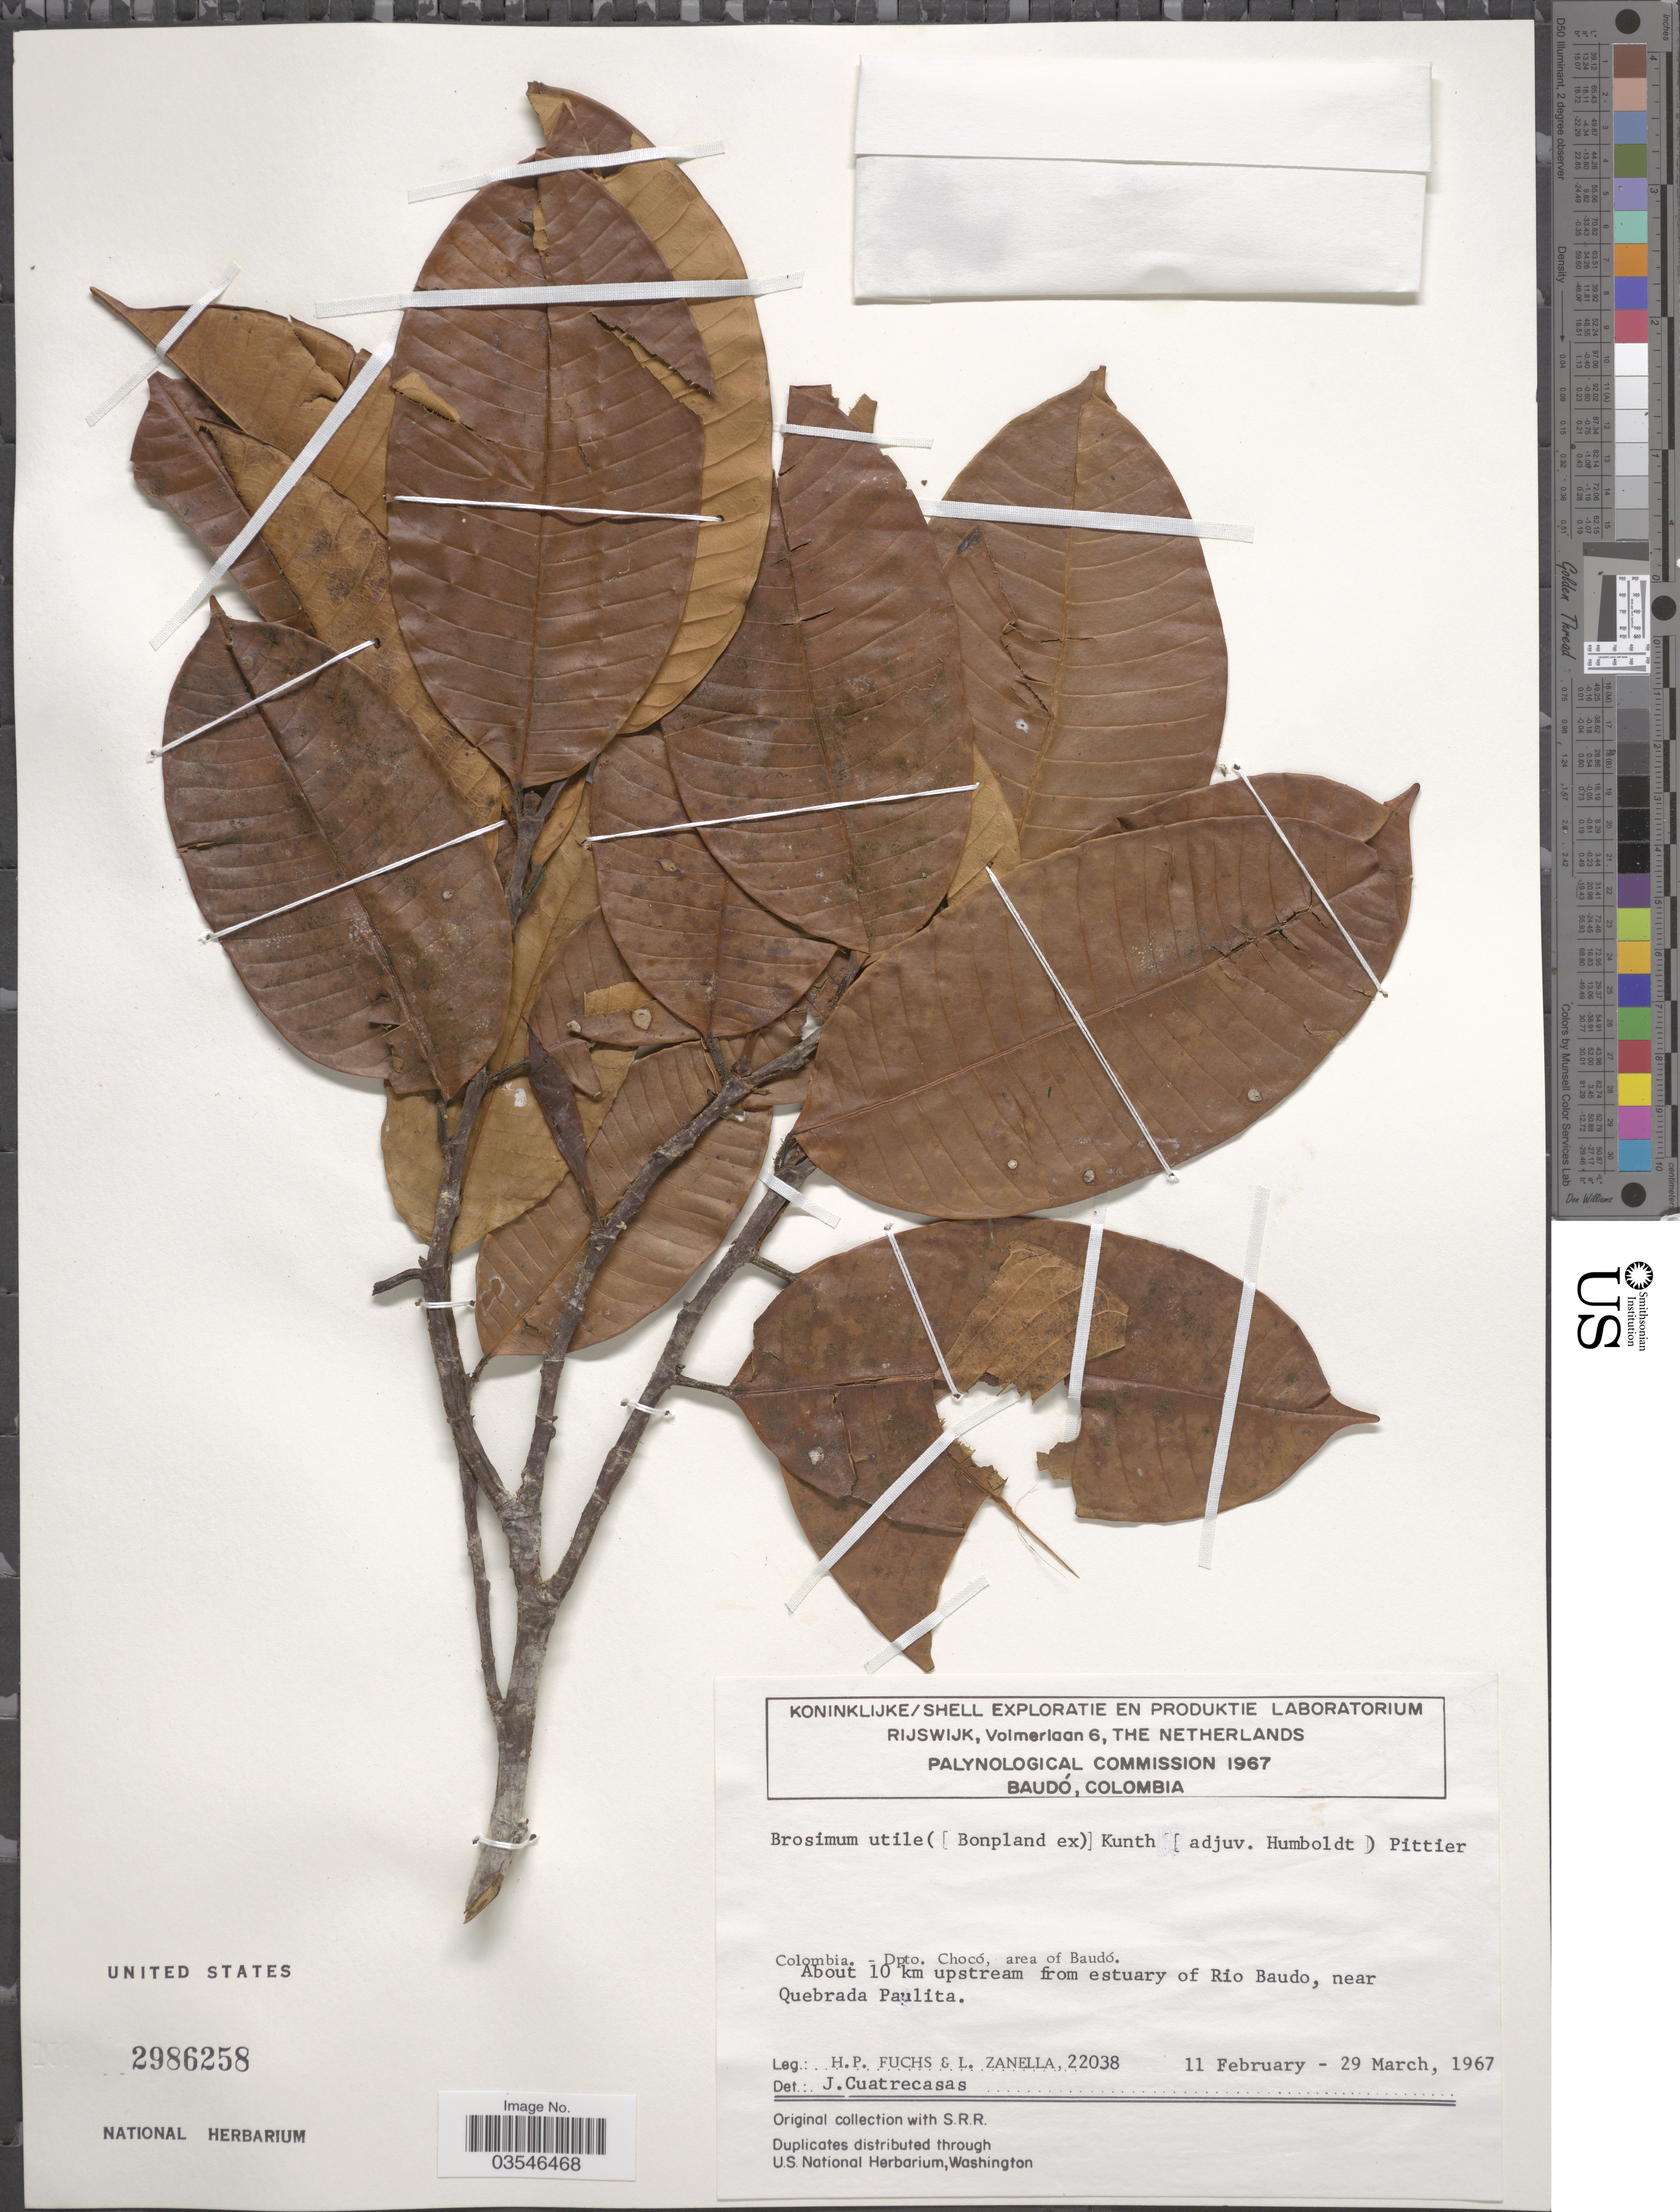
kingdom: Plantae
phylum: Tracheophyta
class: Magnoliopsida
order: Rosales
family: Moraceae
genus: Brosimum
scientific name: Brosimum utile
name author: (Kunth) Oken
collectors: H. P. Fuchs & L. Zanella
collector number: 22038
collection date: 1967-02-11/1967-03-29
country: Colombia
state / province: Chocó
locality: Dpto. Chocó, area of Baudó. About 10 km upstream from estuary of Rio Baudo, near Quebrada Paulita.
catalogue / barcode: US 2986258